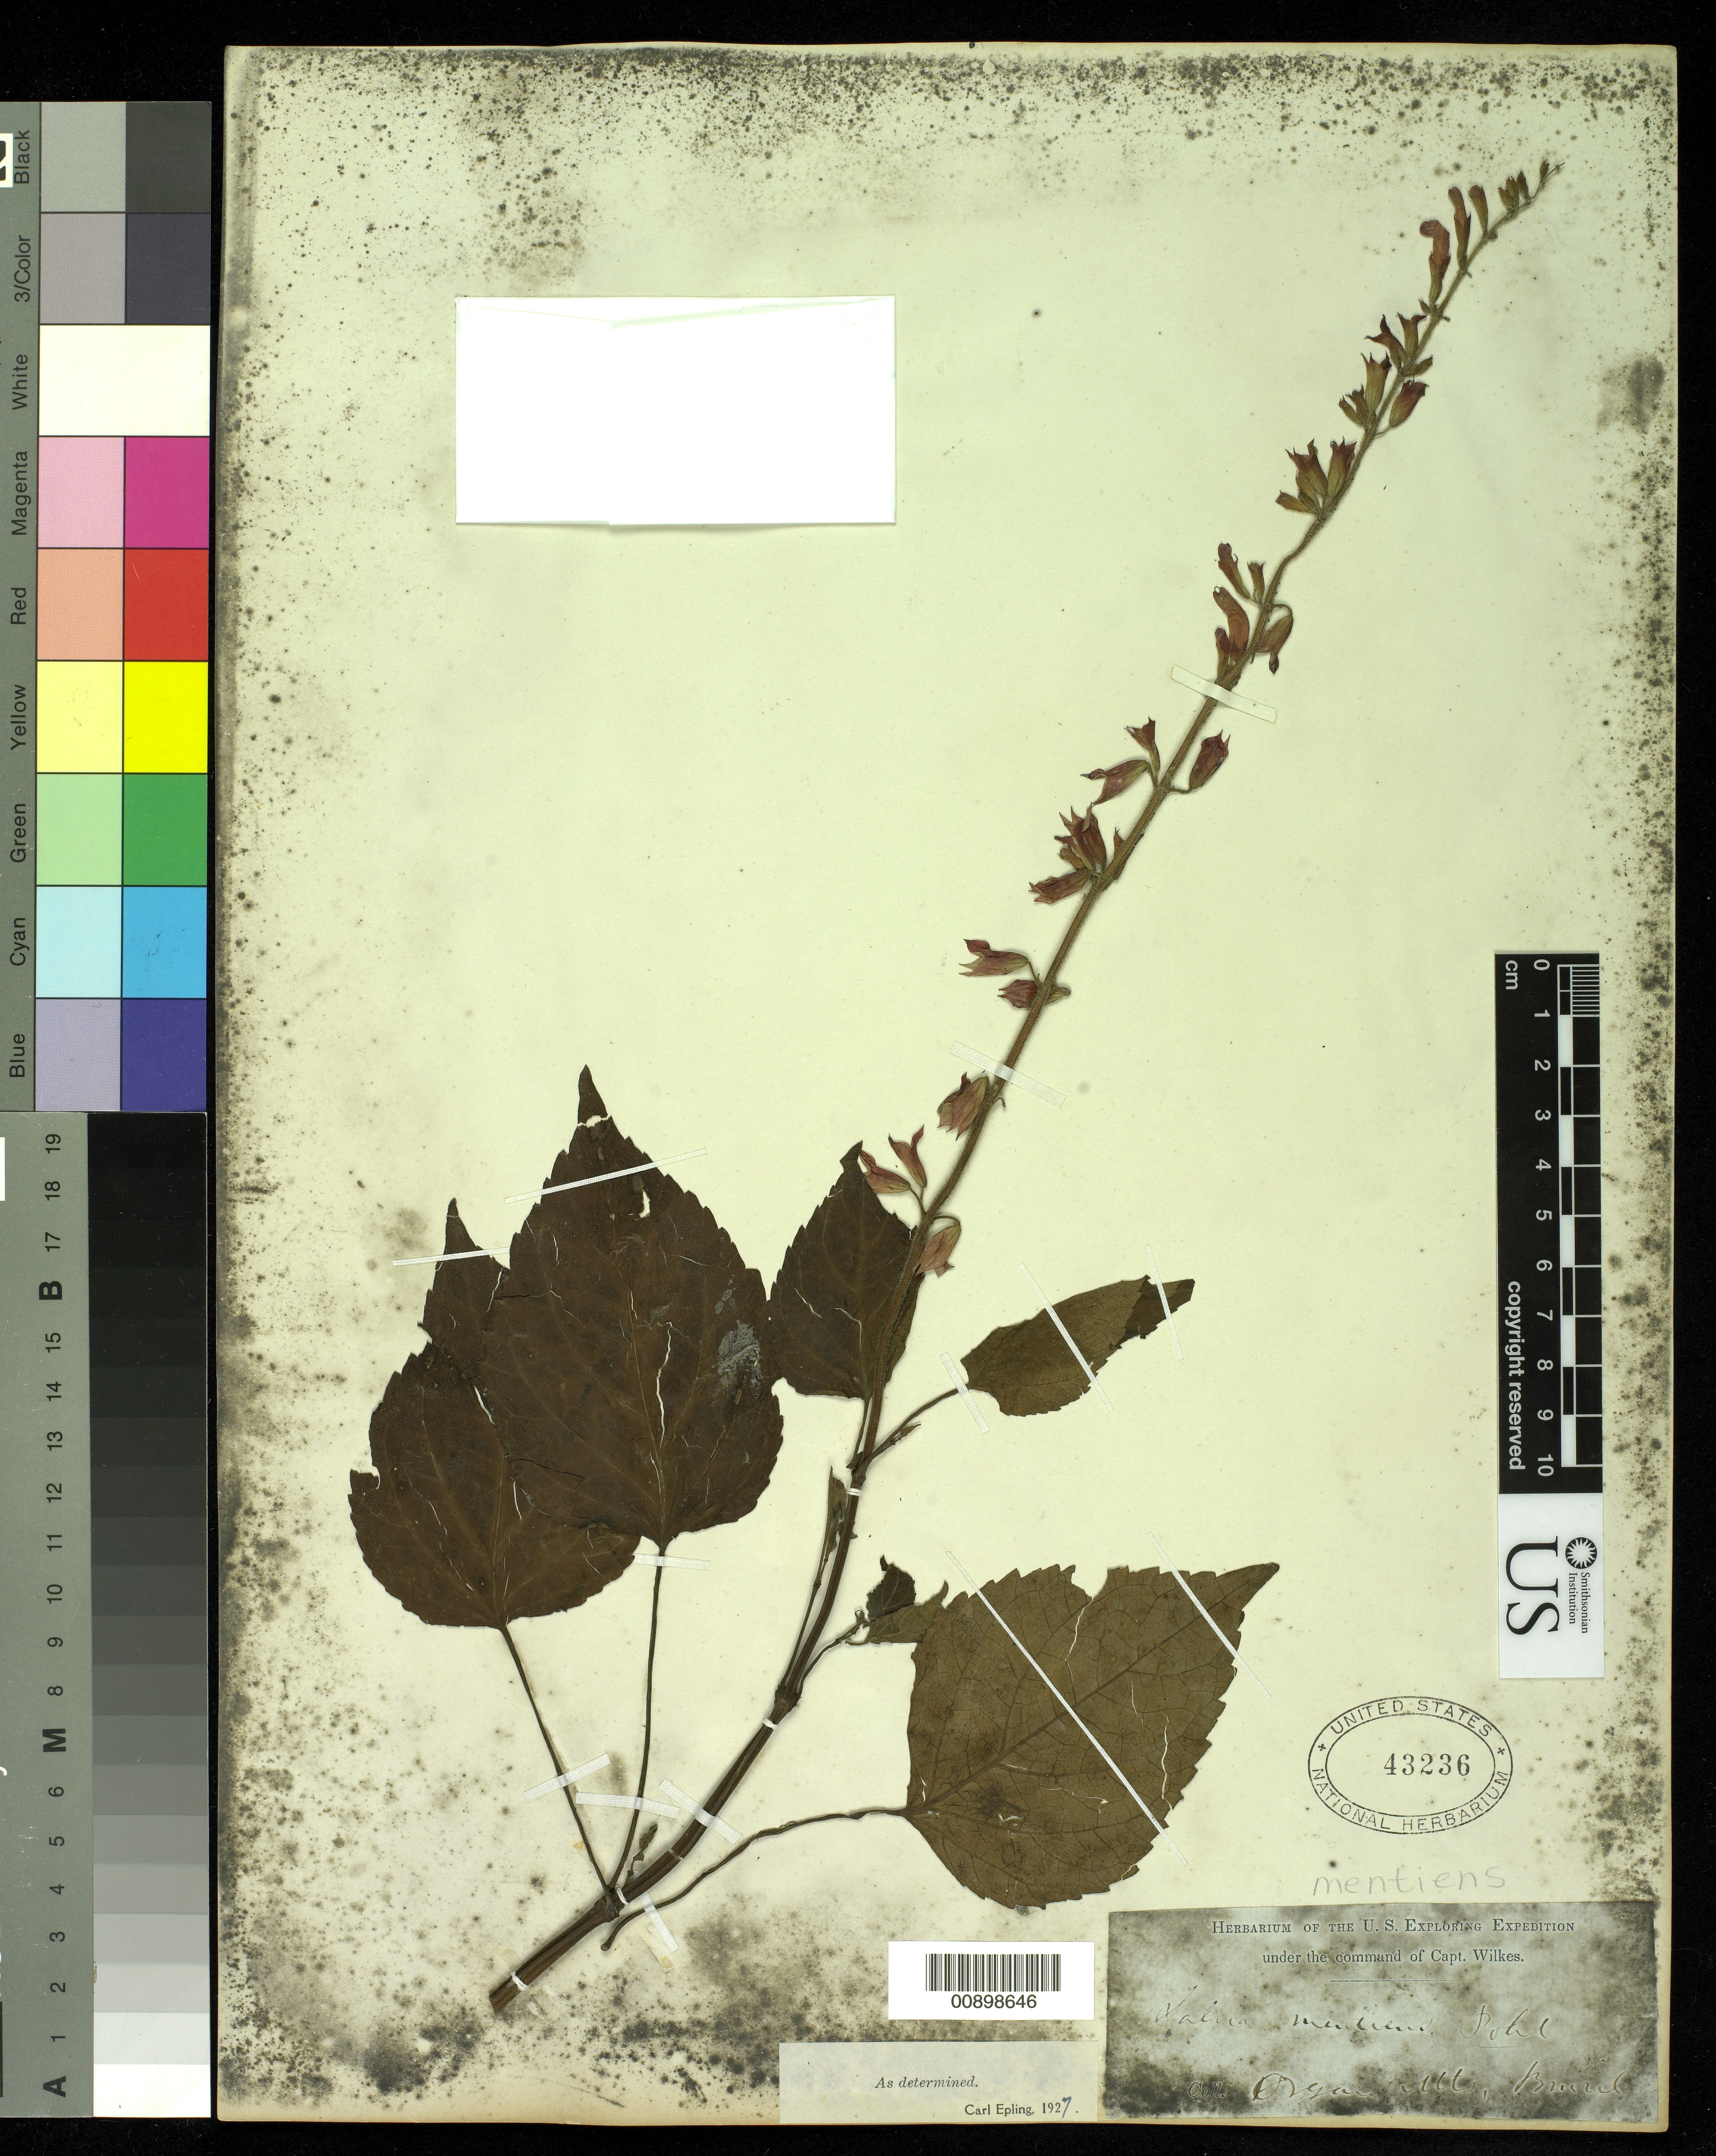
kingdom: Plantae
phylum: Tracheophyta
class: Magnoliopsida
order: Lamiales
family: Lamiaceae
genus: Salvia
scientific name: Salvia mentiens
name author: Pohl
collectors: Wilkes Explor. Exped.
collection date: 1838/1842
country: Brazil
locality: Organ Mts.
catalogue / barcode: US 43236